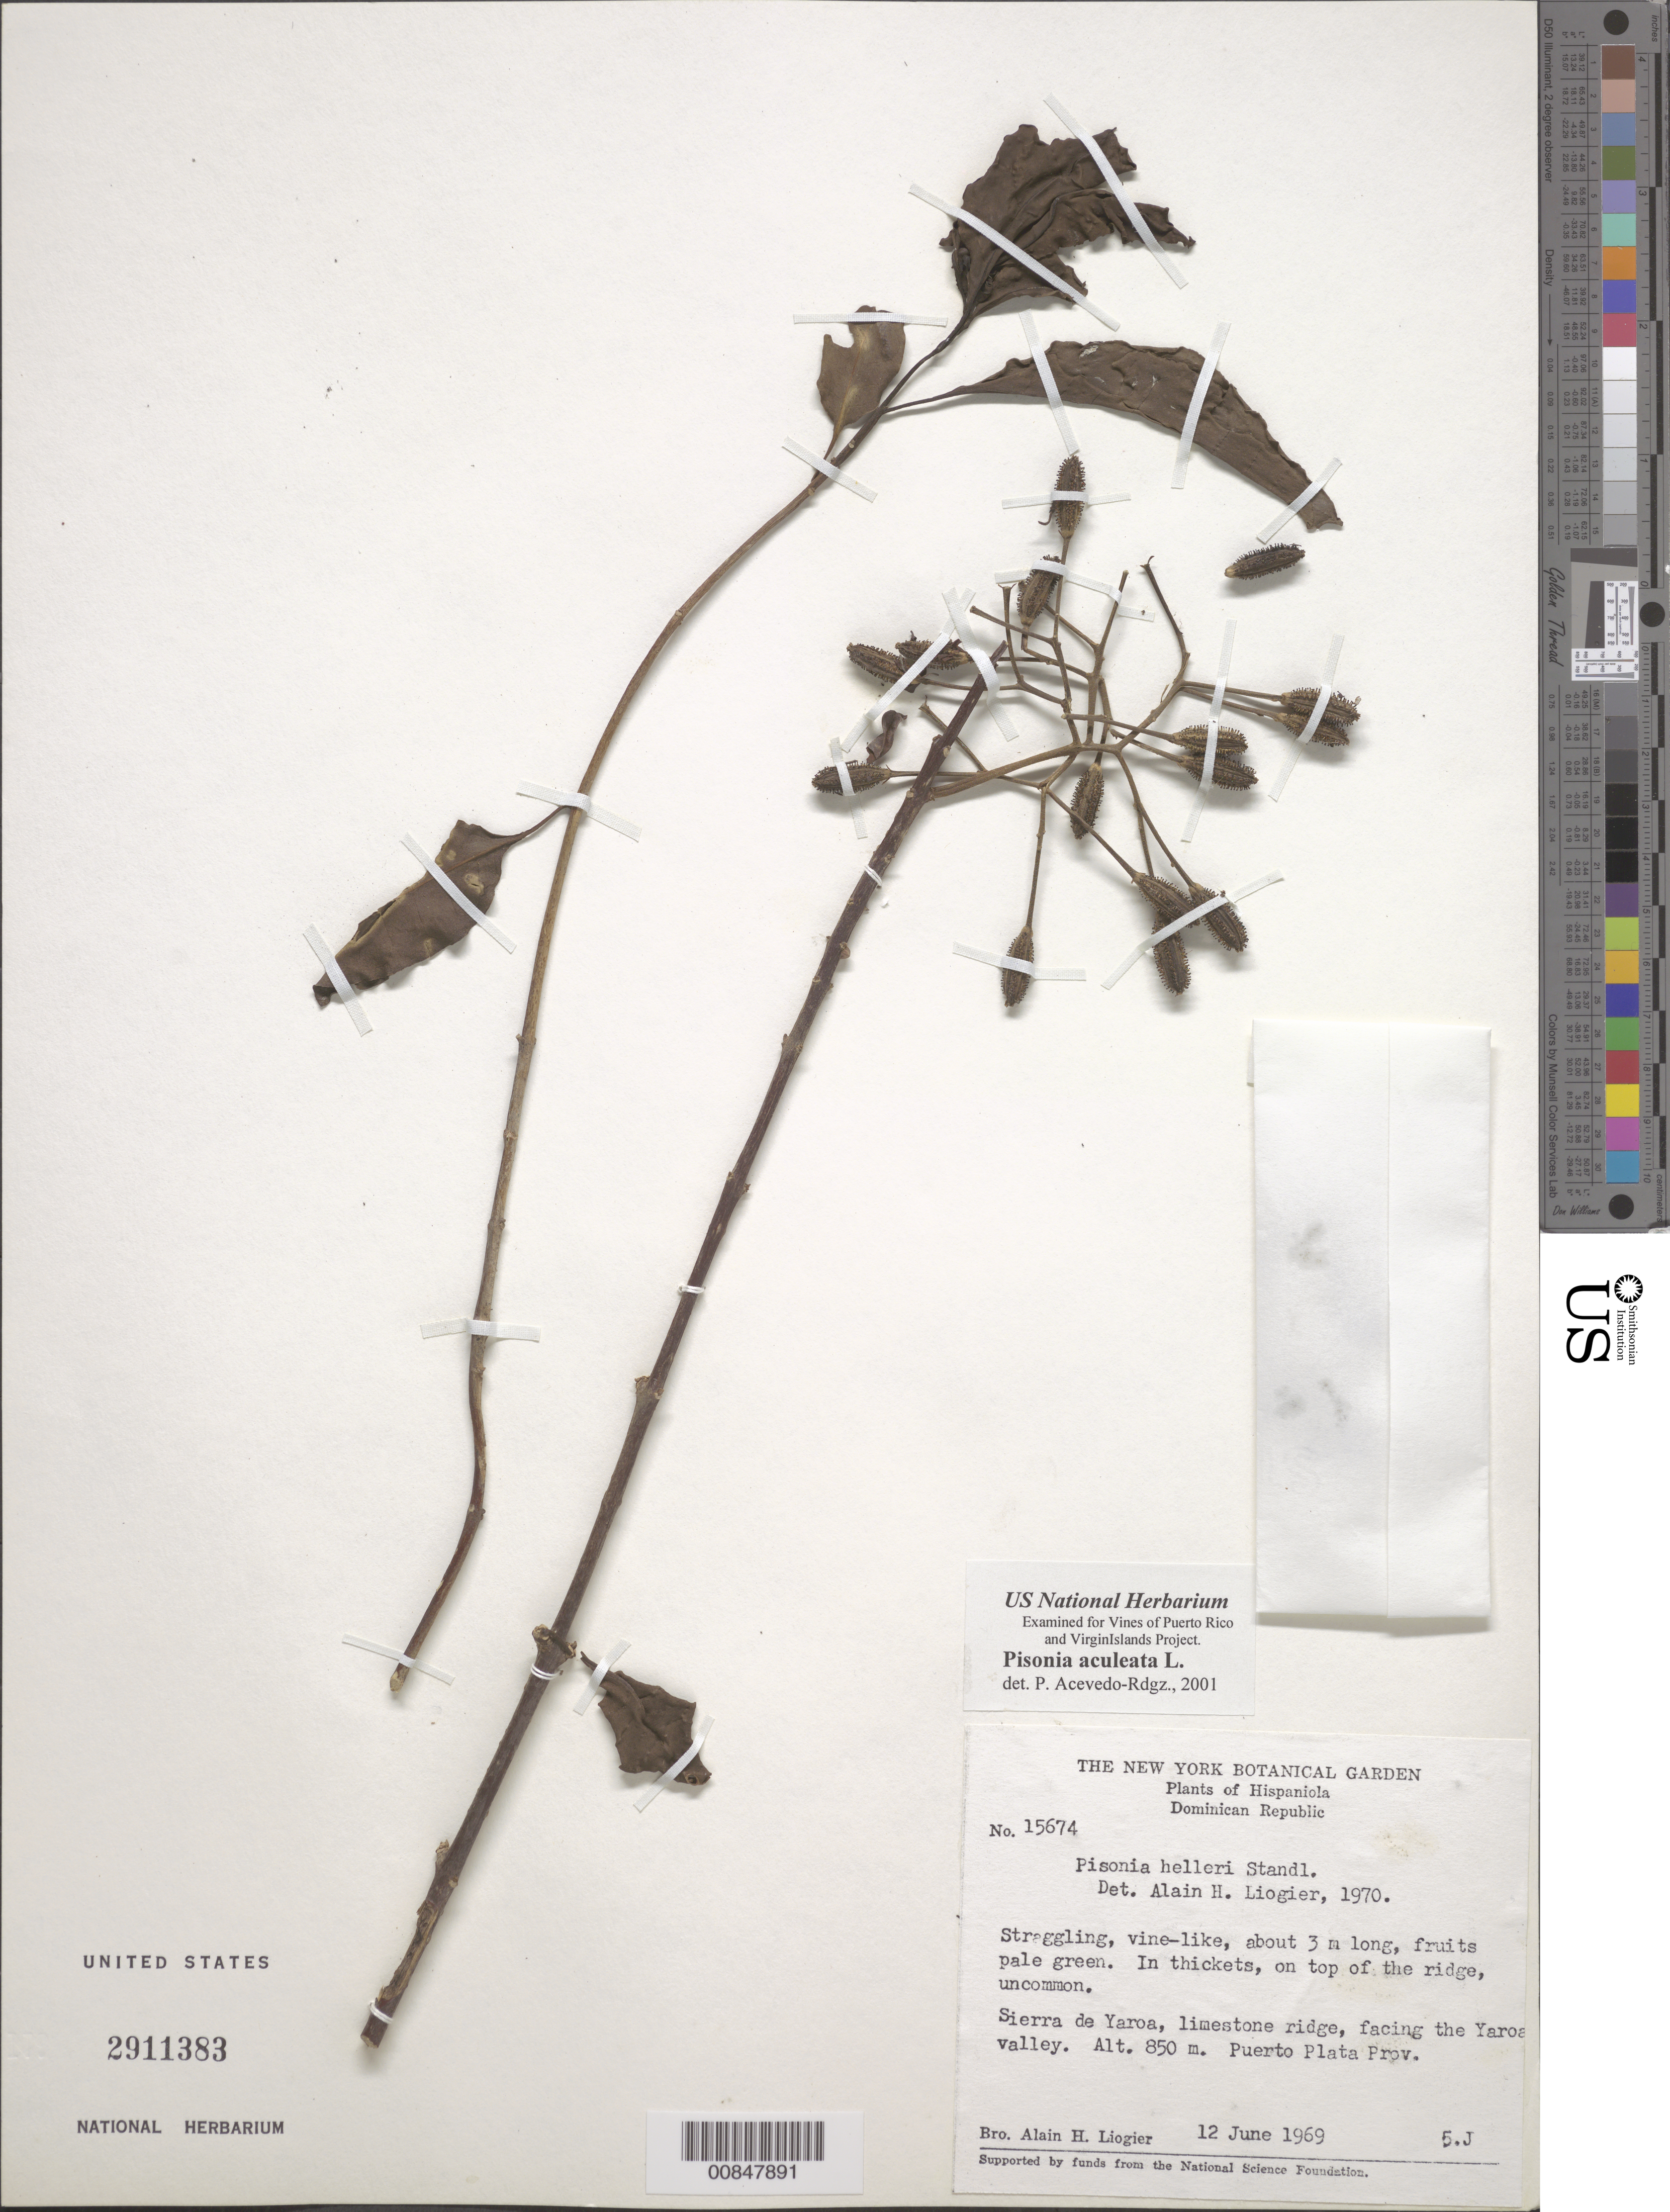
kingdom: Plantae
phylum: Tracheophyta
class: Magnoliopsida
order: Caryophyllales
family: Nyctaginaceae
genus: Pisonia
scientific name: Pisonia aculeata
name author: L.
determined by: Acevedo-Rodríguez, P., (BOT), Smithsonian Institution - National Museum of Natural History (UNITED STATES)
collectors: A. H. Liogier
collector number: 15674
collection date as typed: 12 Jun 1969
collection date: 1969-06-12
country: Dominican Republic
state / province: Puerto Plata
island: Hispaniola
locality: Sierra de Yaroa, limestone ridge, facing the Yaroa Valley.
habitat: In thickets, on top of the limestone ridge.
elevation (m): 850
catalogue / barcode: US 2911383